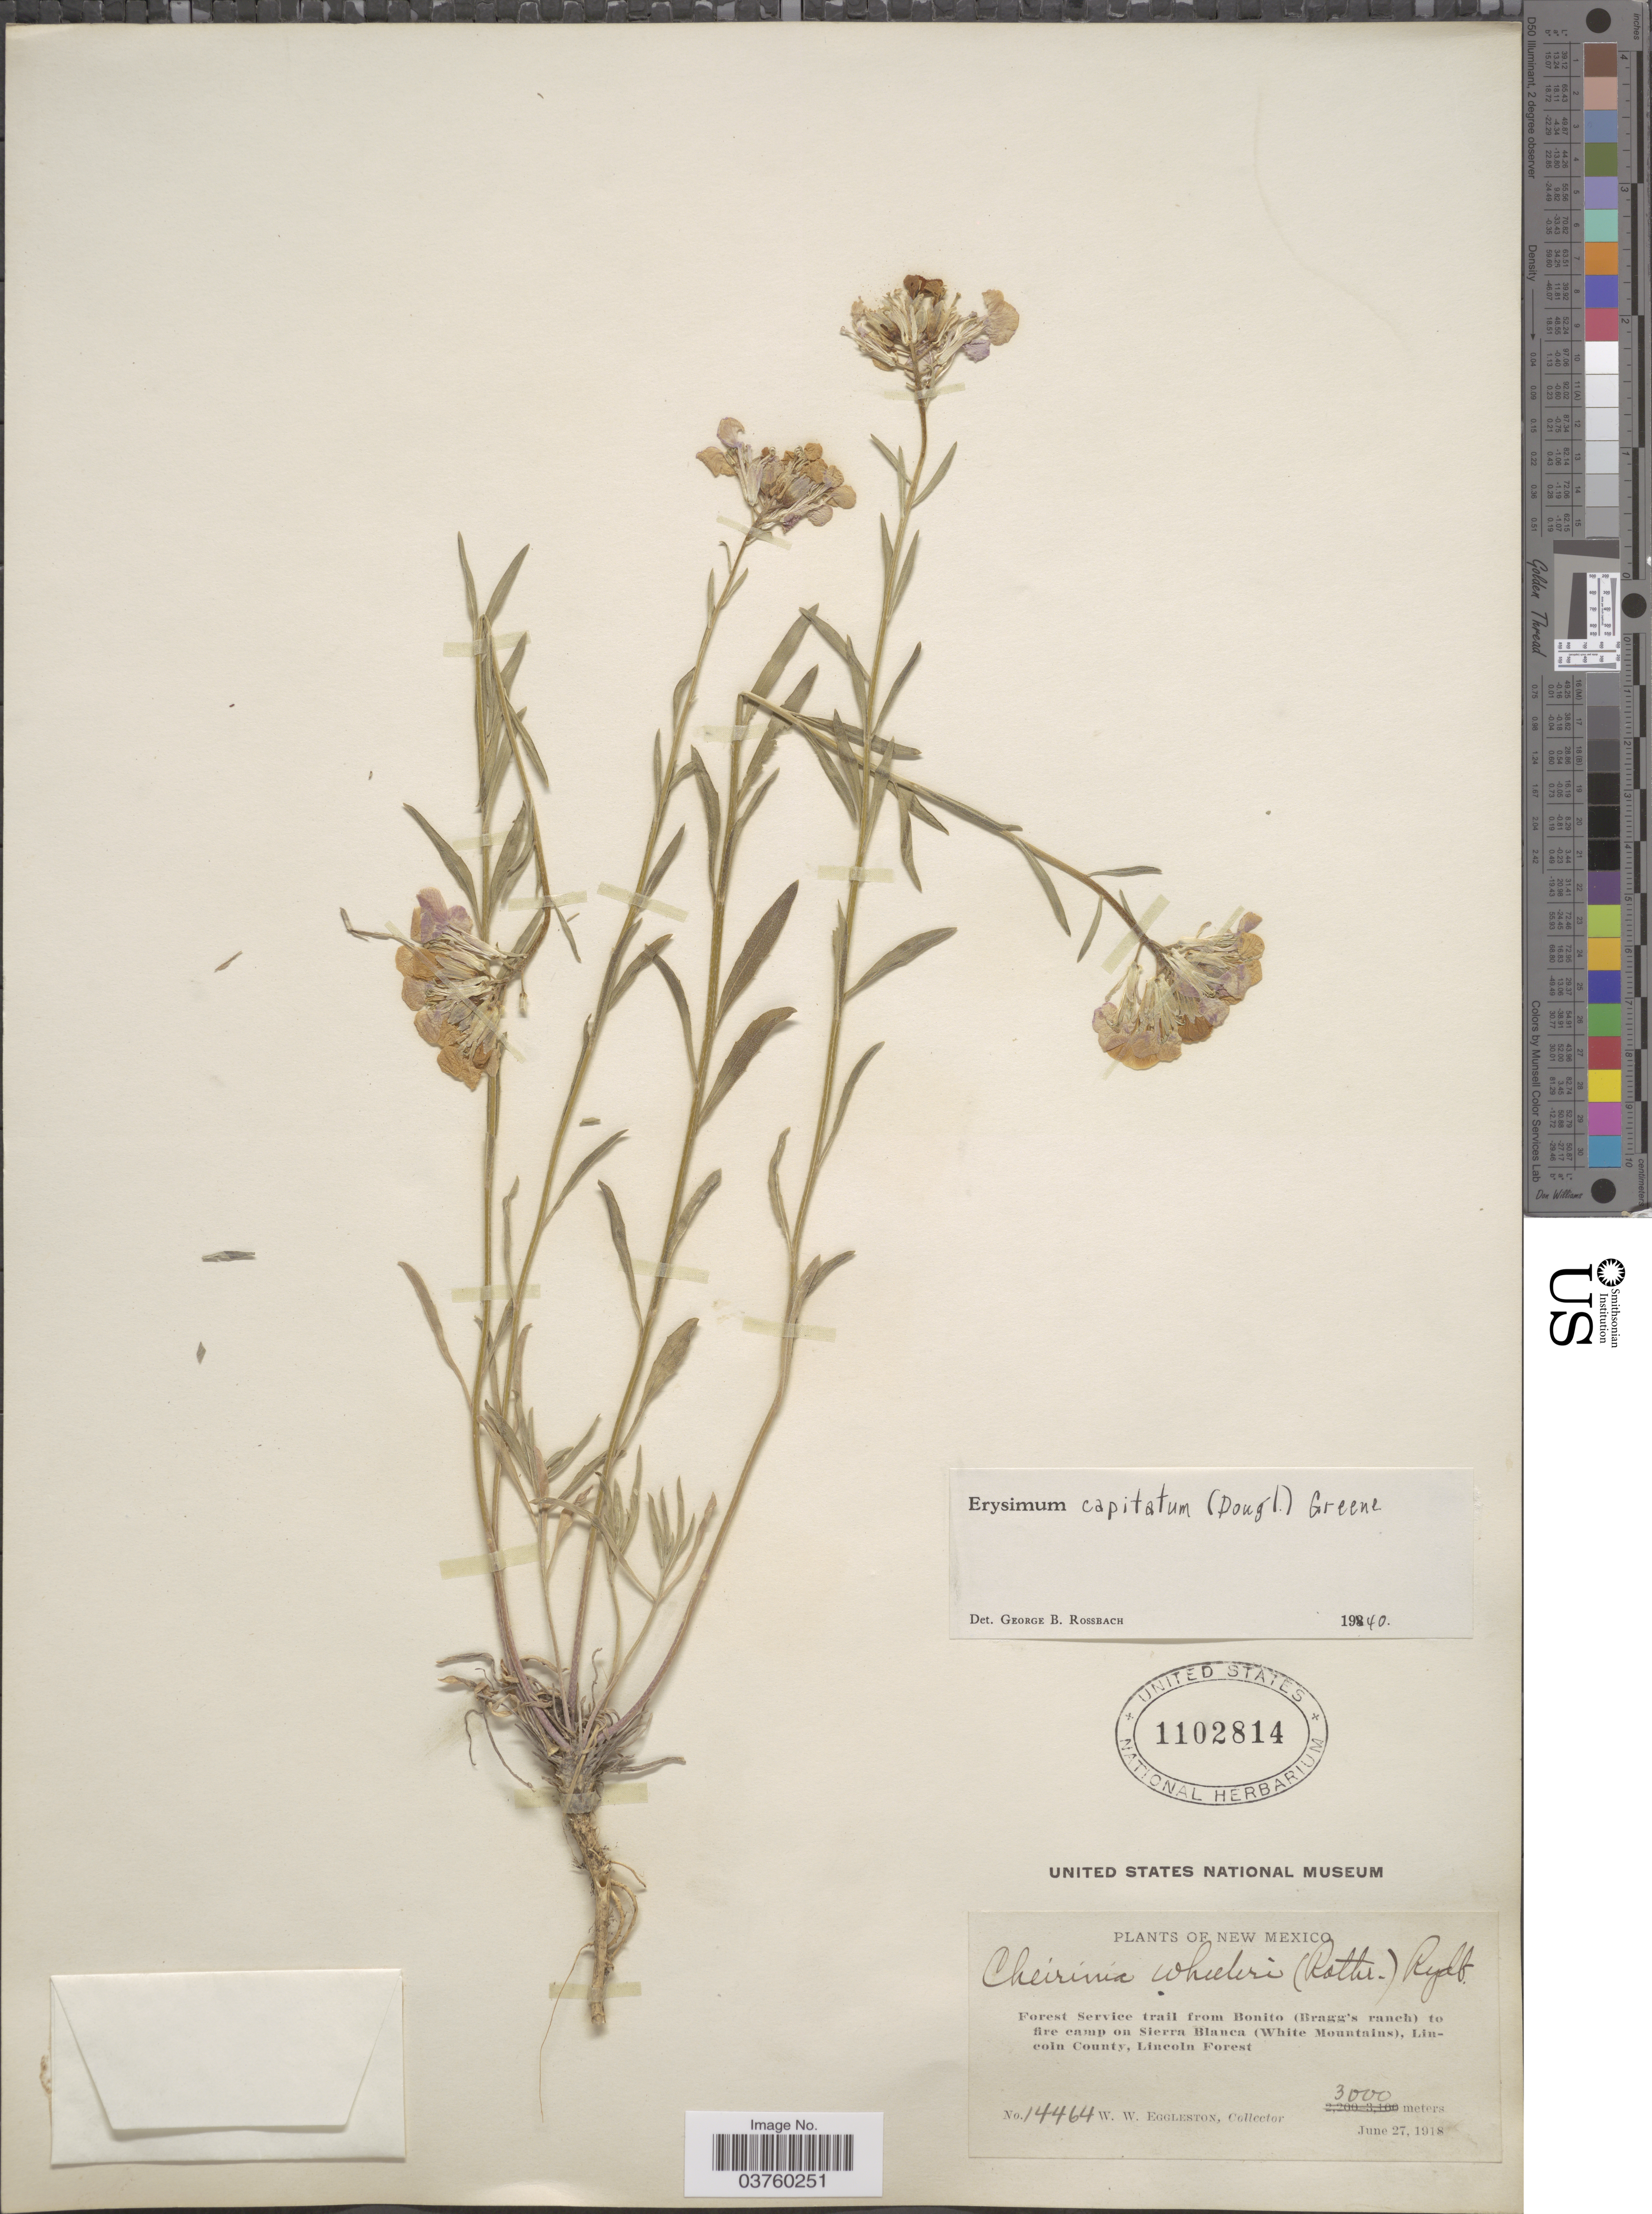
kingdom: Plantae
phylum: Tracheophyta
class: Magnoliopsida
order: Brassicales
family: Brassicaceae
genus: Erysimum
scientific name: Erysimum capitatum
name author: (Douglas ex Hook.) Greene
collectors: W. W. Eggleston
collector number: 14464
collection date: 1918-06-27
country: United States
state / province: New Mexico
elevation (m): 3000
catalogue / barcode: US 1102814